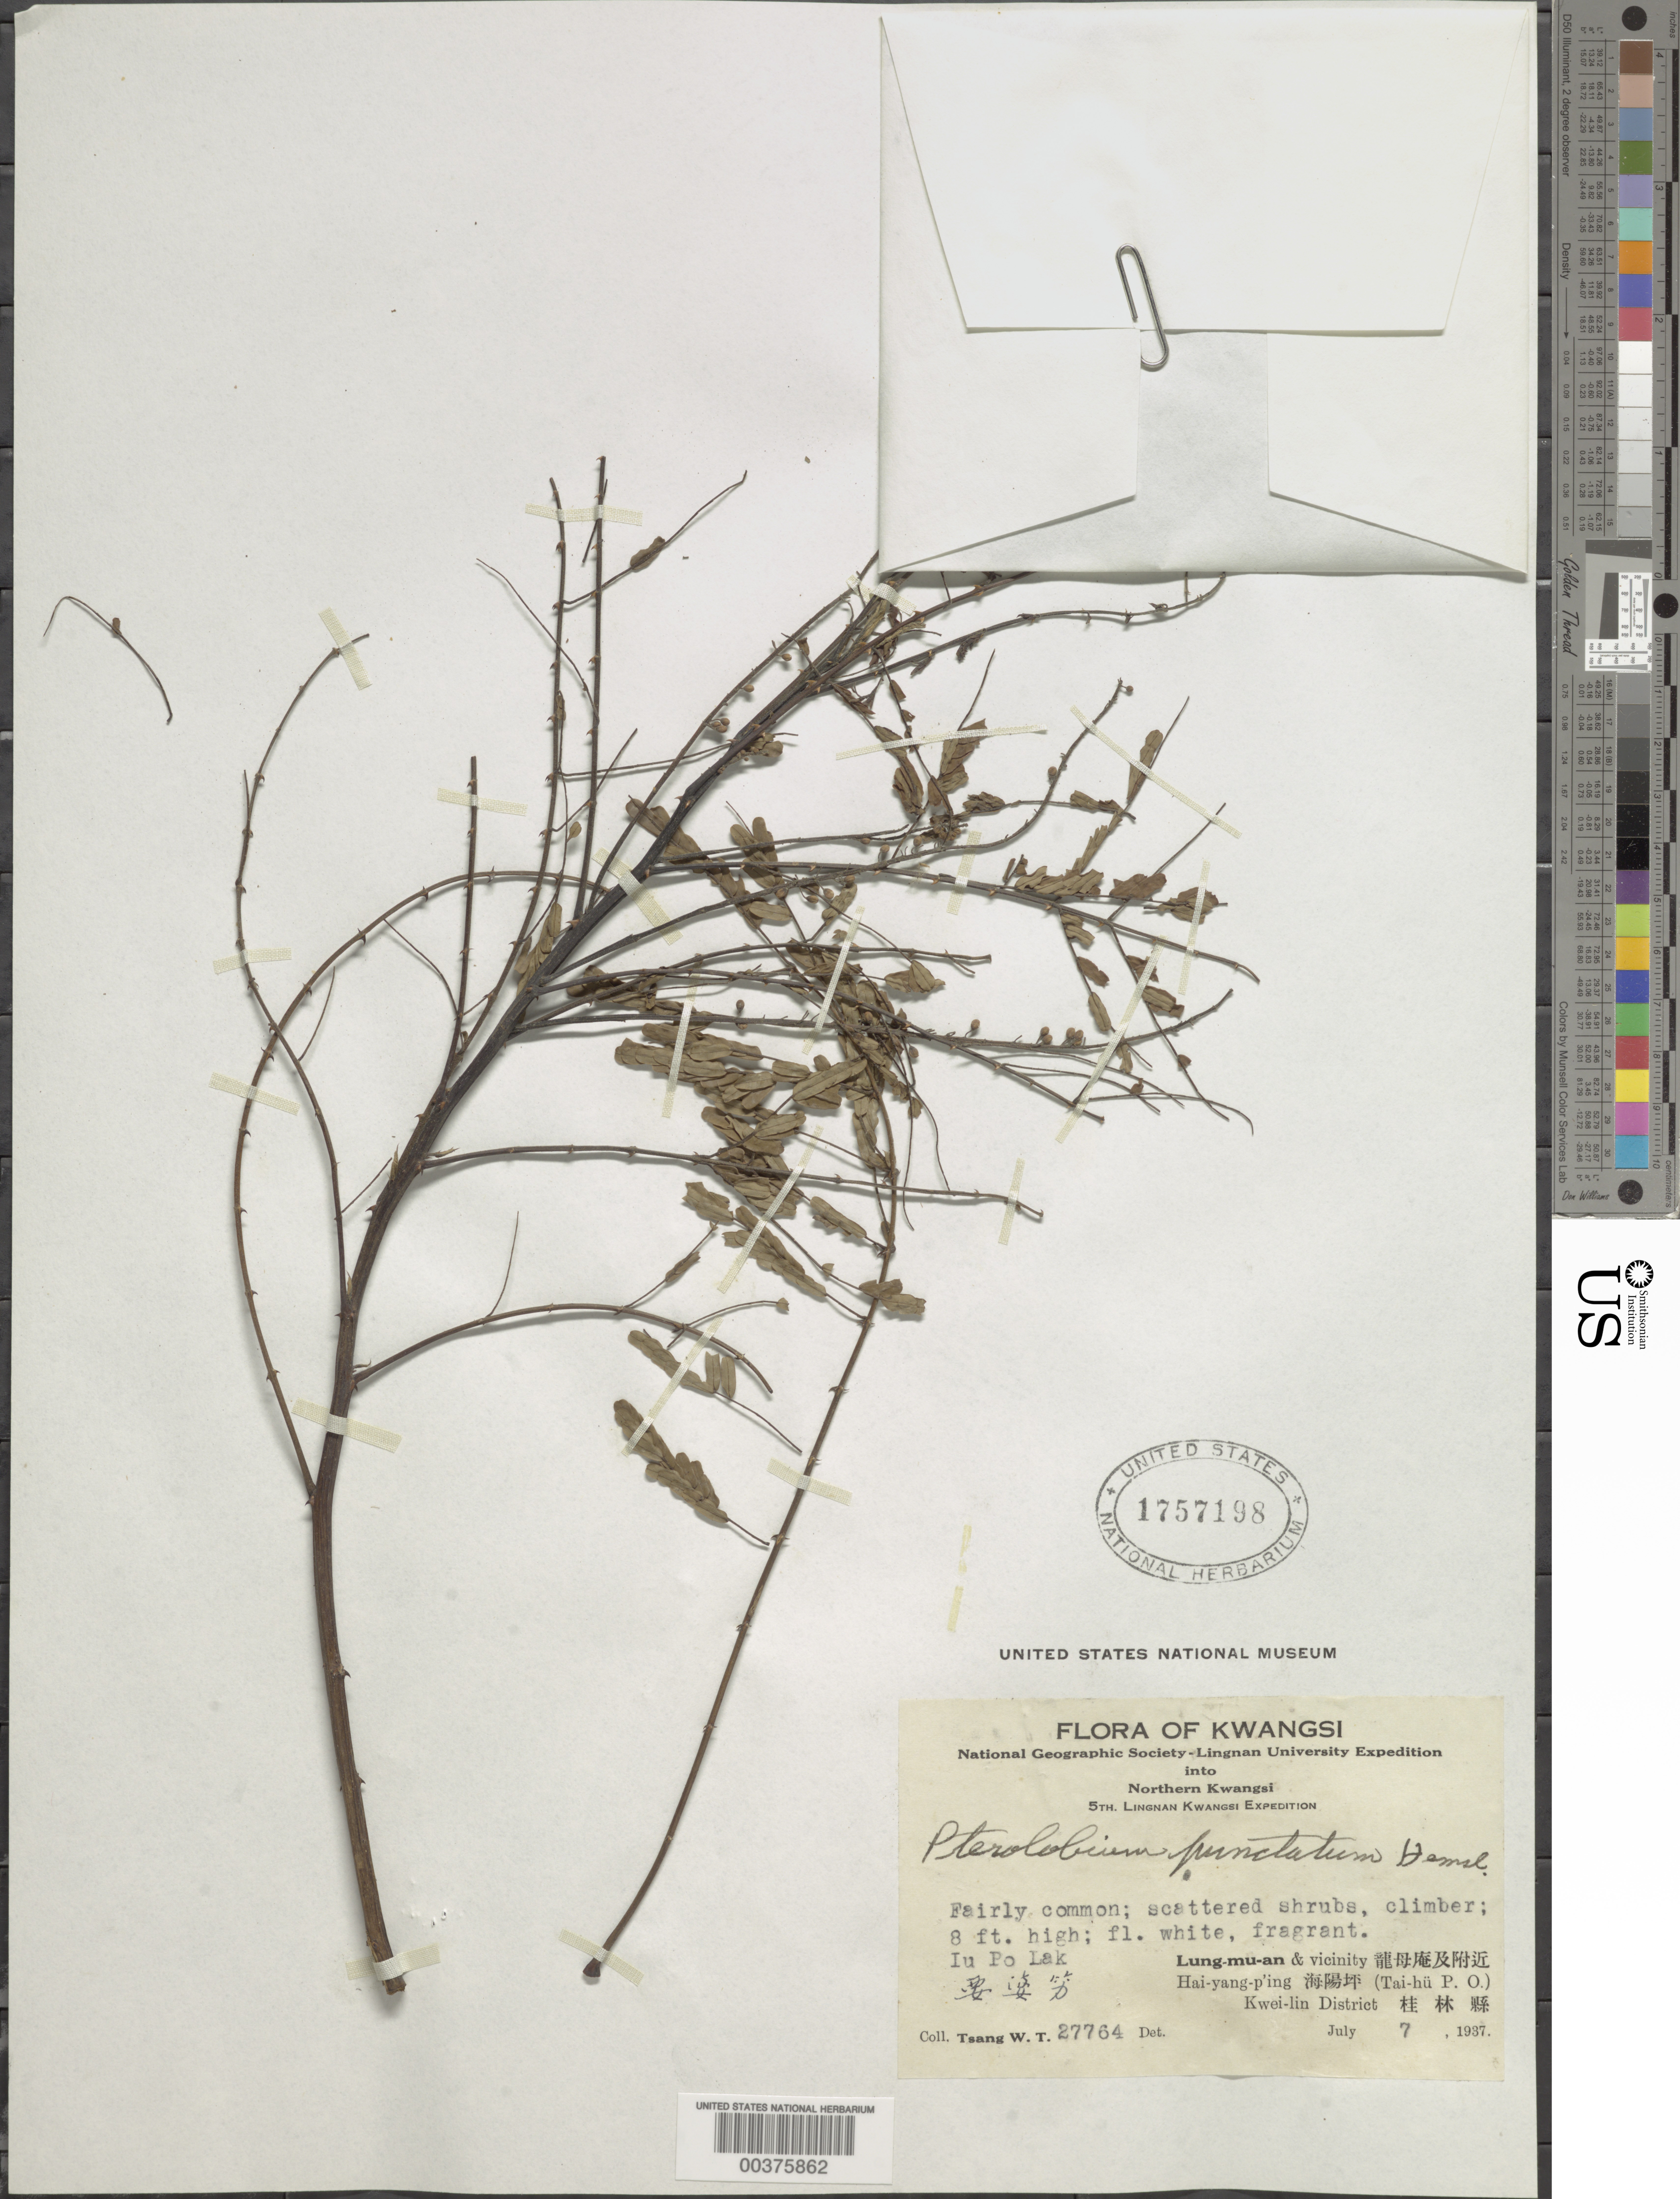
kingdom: Plantae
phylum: Tracheophyta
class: Magnoliopsida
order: Fabales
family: Fabaceae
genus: Pterolobium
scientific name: Pterolobium punctatum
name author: Hemsl.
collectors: W. T. Tsang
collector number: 27764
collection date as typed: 07 Jul 1937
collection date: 1937-07-07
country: China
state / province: Guangxi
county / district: Guilin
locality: Iu Po Lak; Lung-mu-an & vicinity; Hai-yang p'ing; Kwei-lin District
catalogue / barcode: US 1757198